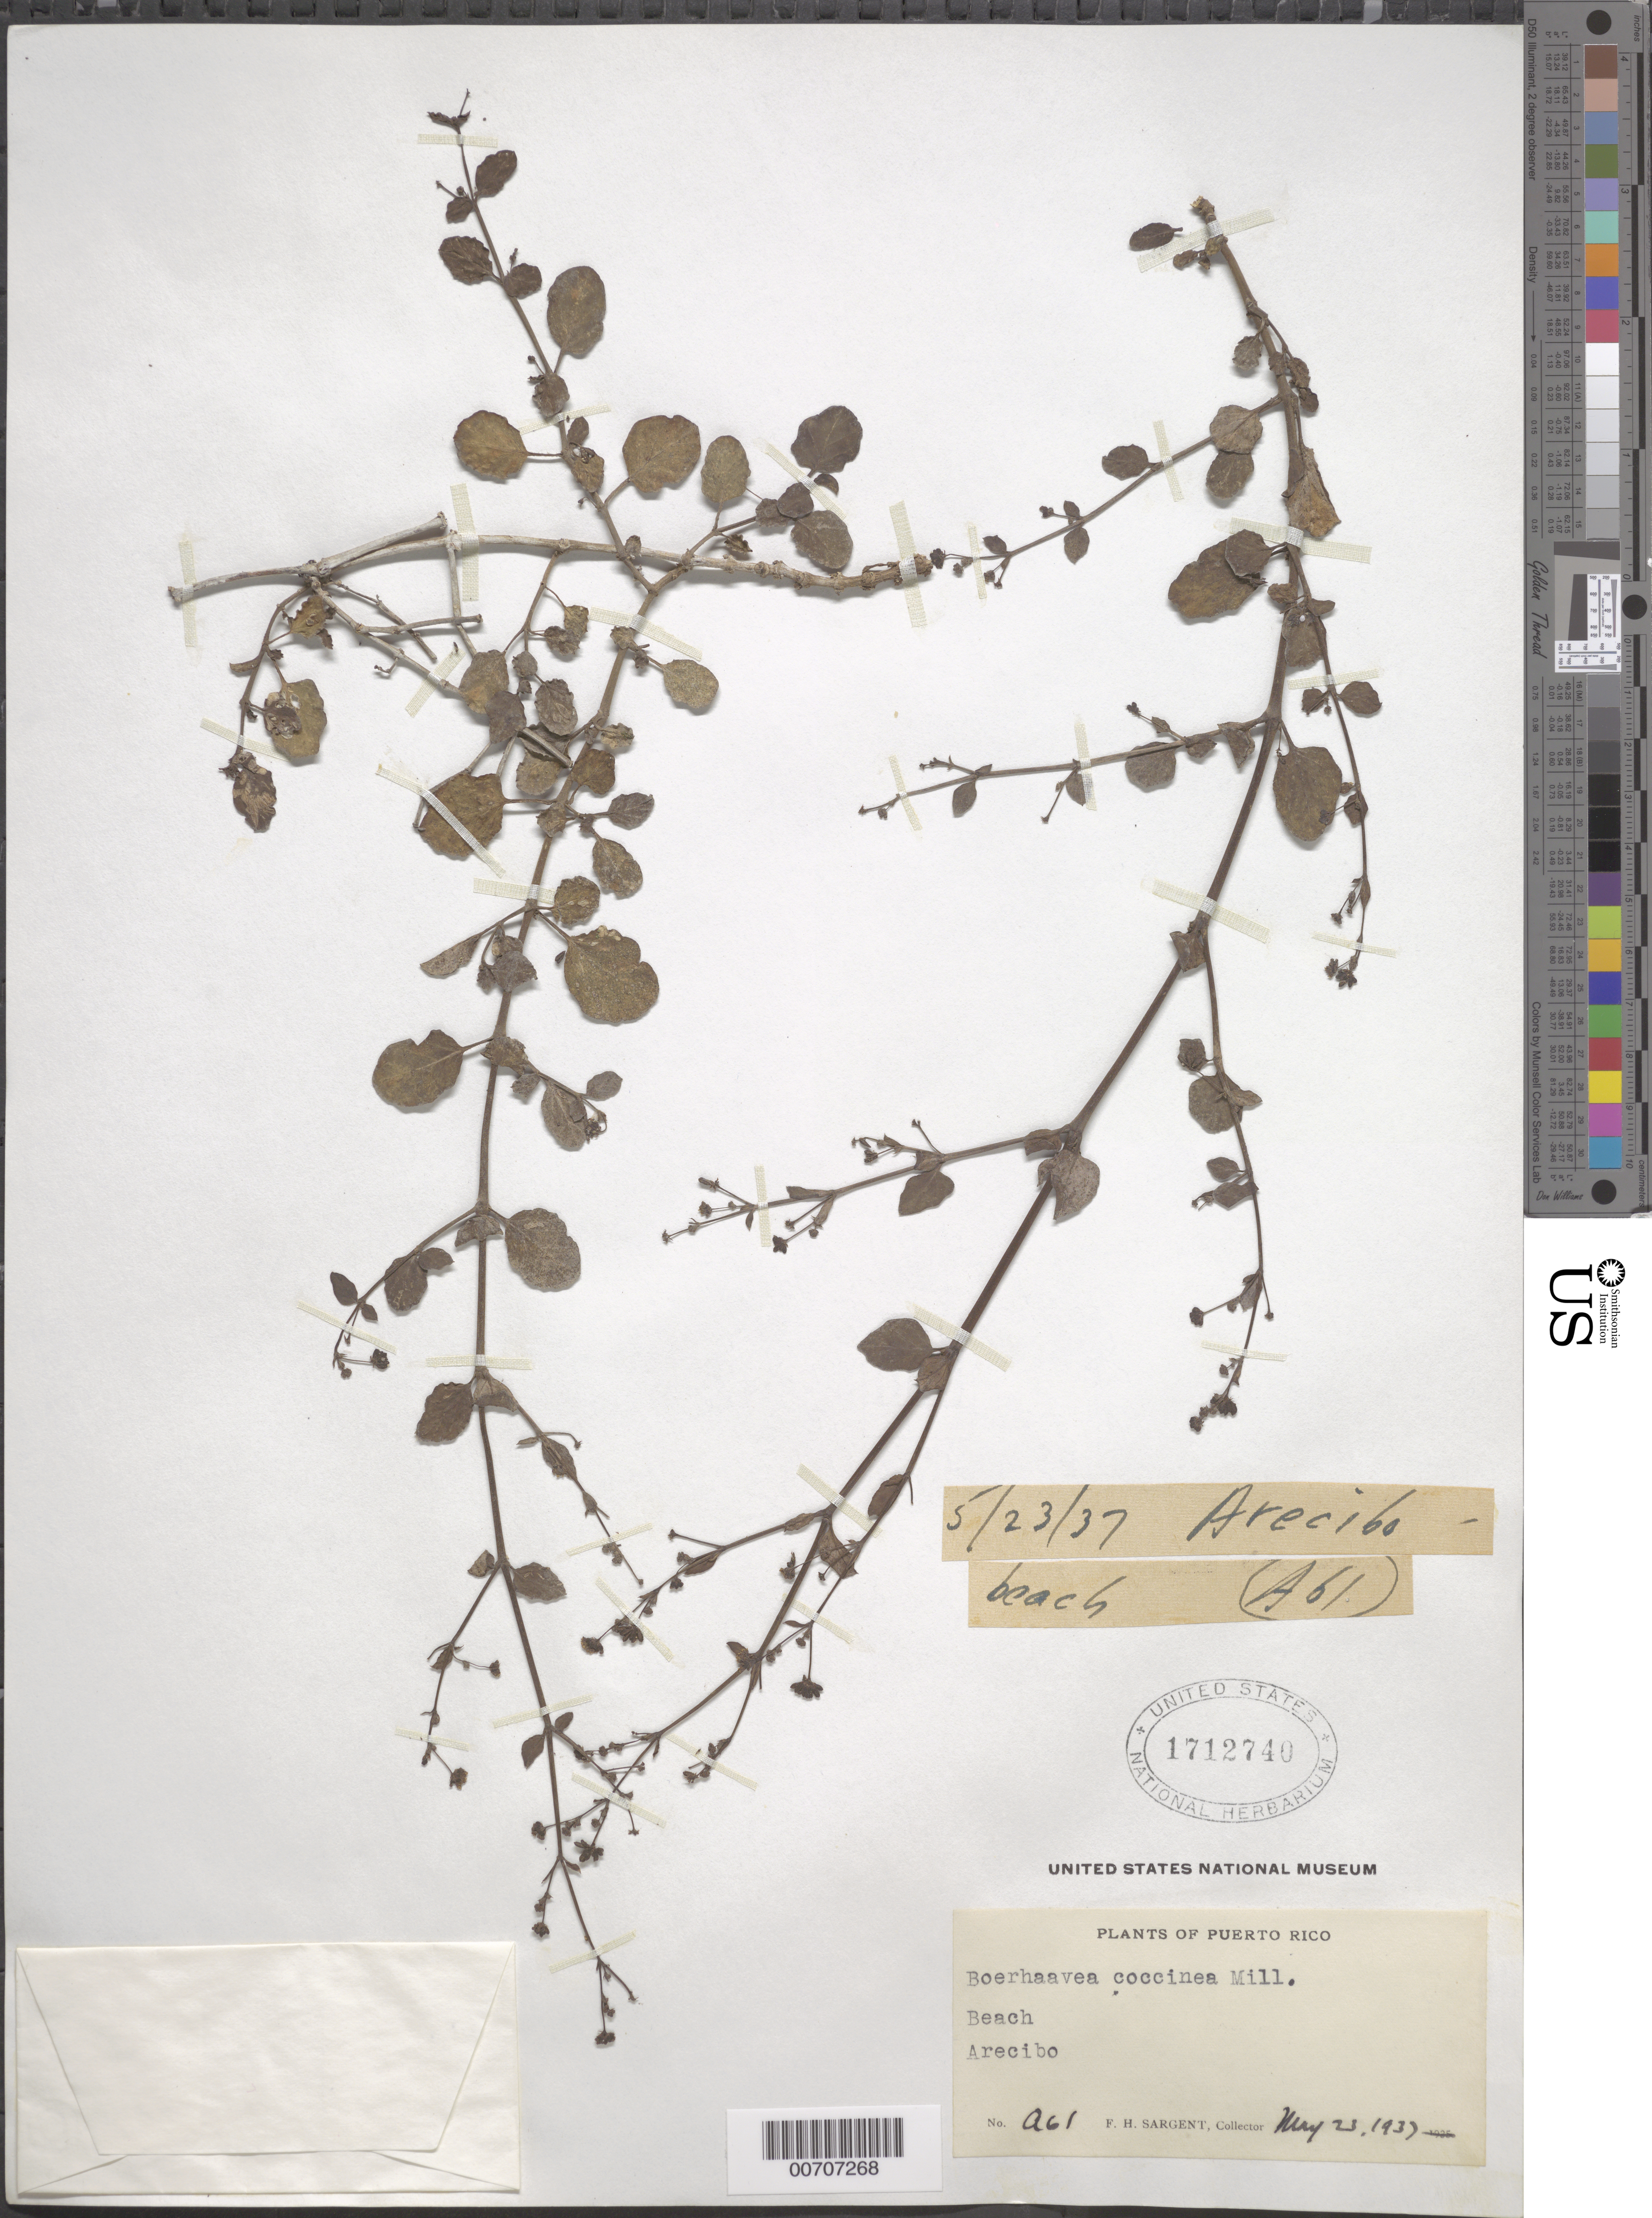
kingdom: Plantae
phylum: Tracheophyta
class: Magnoliopsida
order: Caryophyllales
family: Nyctaginaceae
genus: Boerhavia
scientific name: Boerhavia coccinea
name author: Mill.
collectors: F. H. Sargent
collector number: A 61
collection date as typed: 23 May 1937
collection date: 1937-05-23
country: Puerto Rico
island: Greater Antilles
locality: Arecibo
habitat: Beach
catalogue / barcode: US 1712740